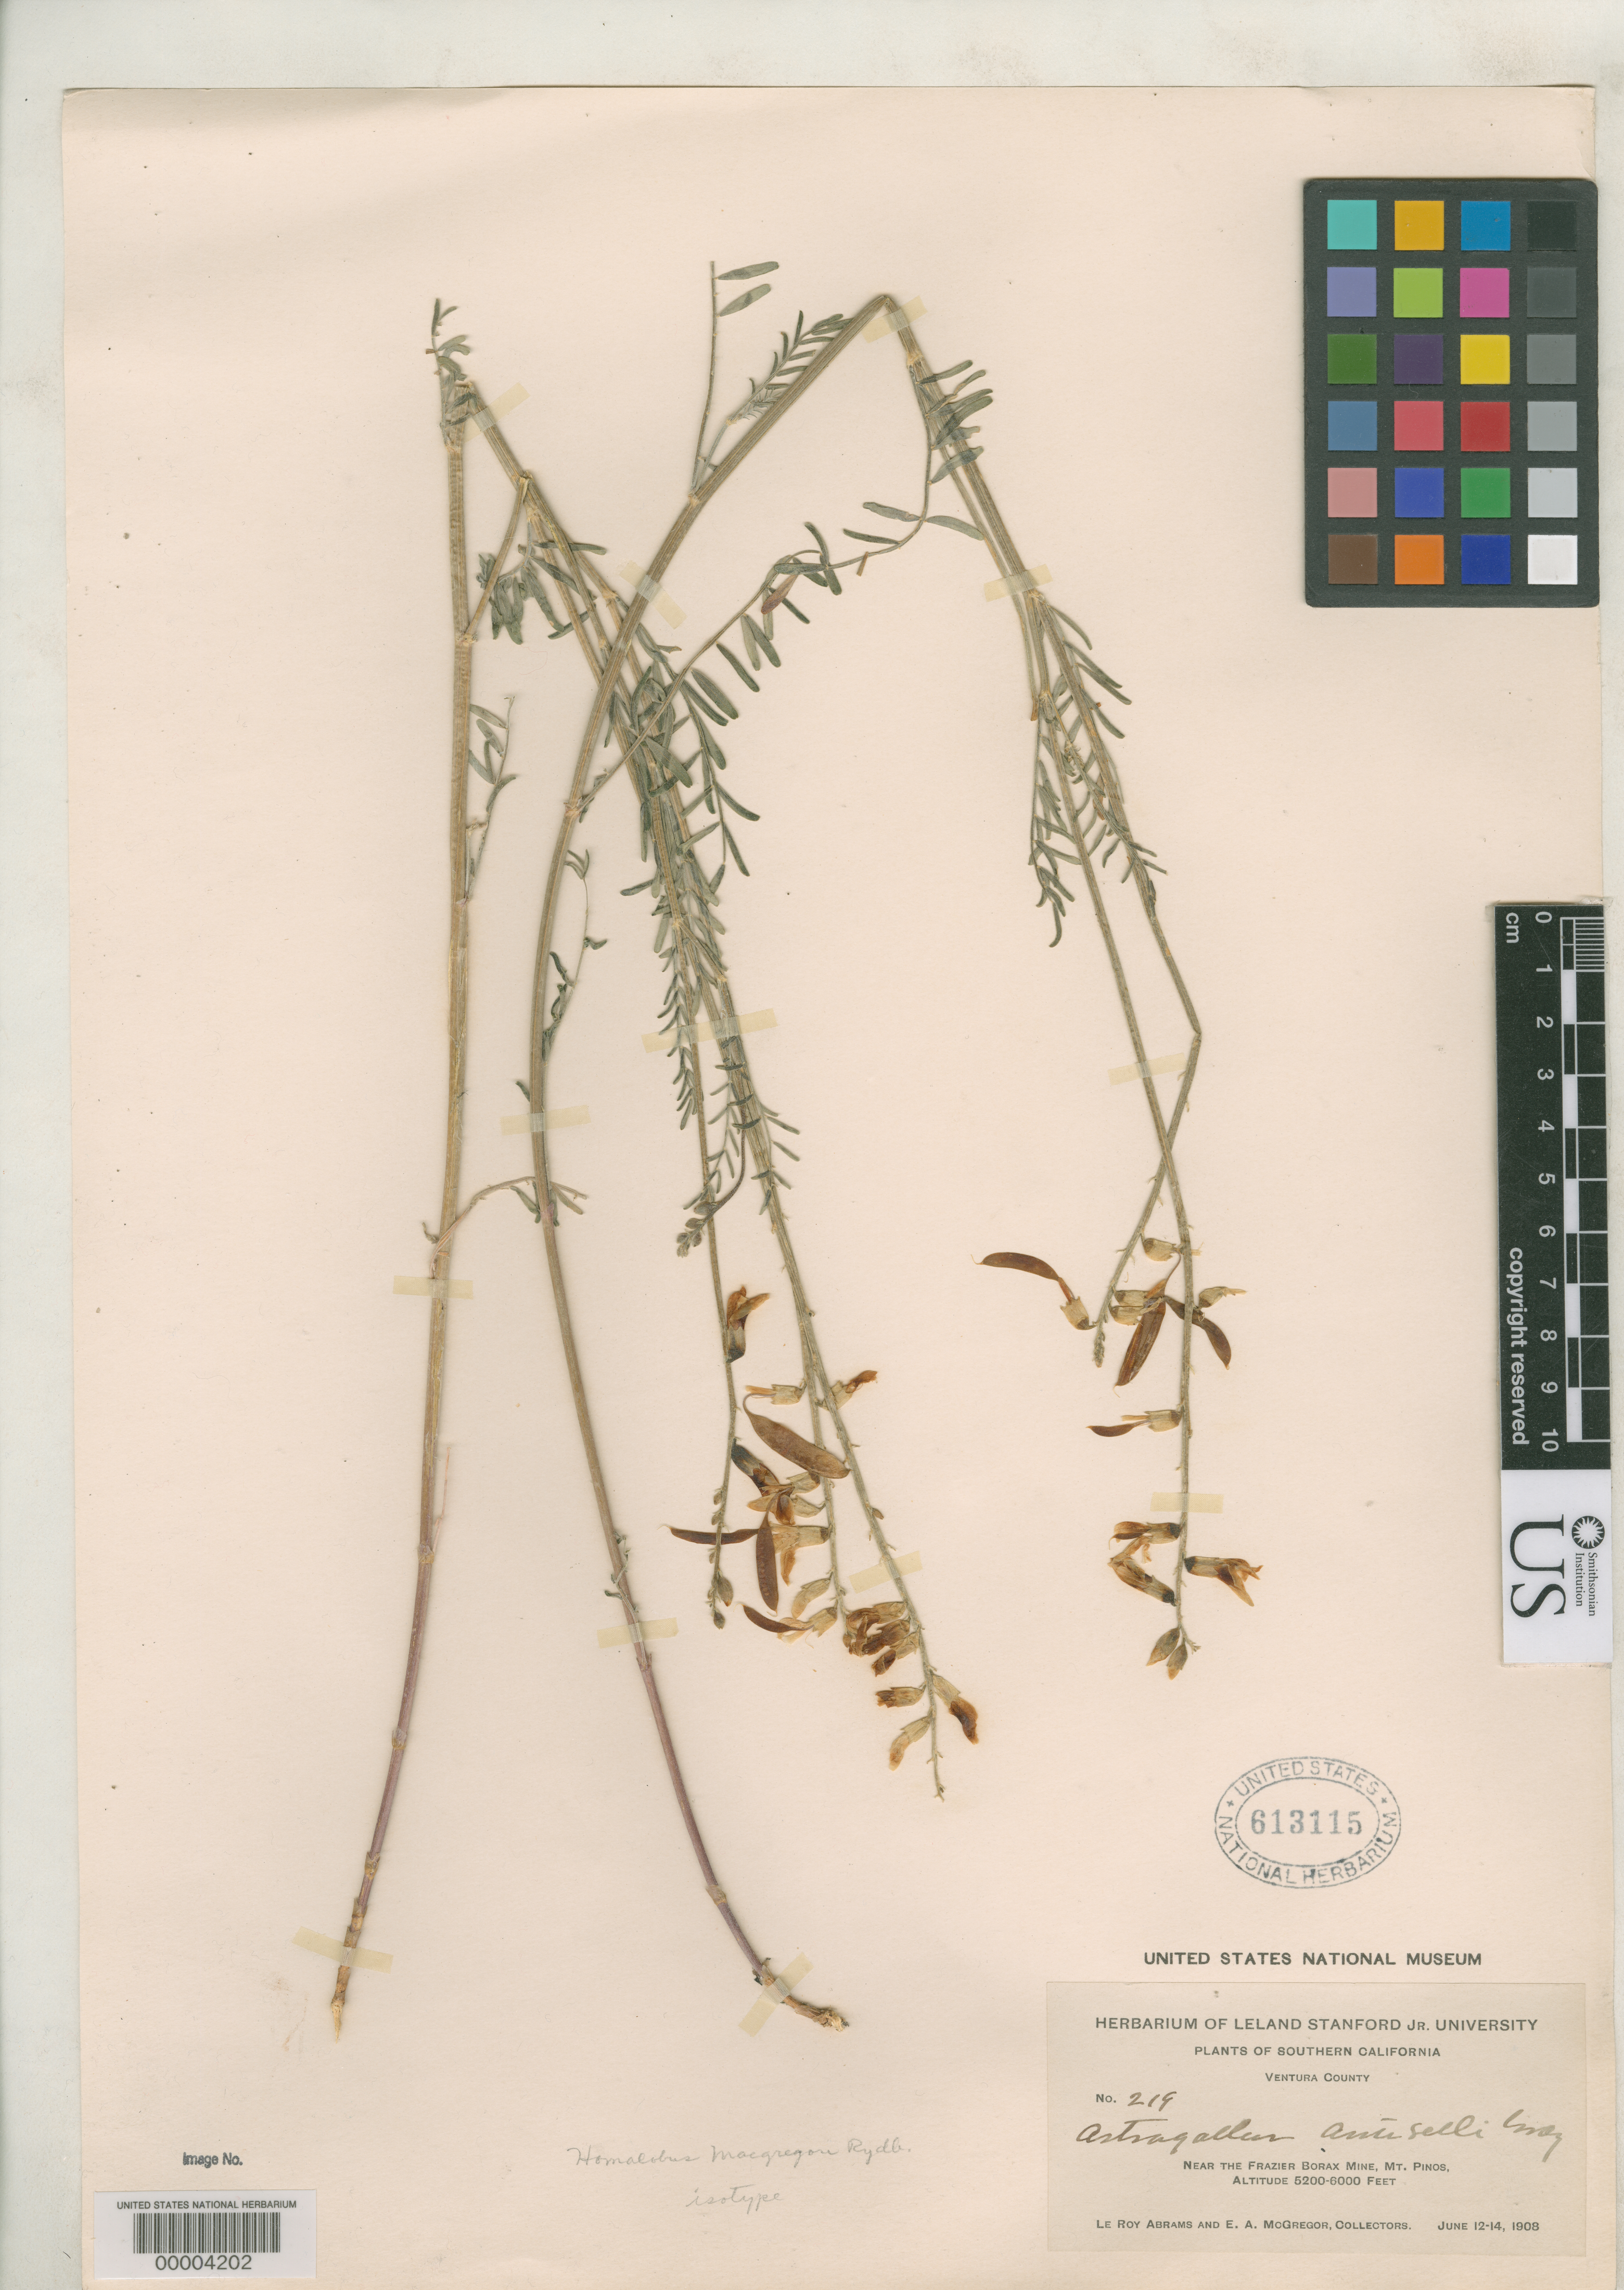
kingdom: Plantae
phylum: Tracheophyta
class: Magnoliopsida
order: Fabales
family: Fabaceae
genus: Homalobus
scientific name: Homalobus macgregorii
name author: Rydb.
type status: Isotype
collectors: L. Abrams & E. A. McGregor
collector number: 219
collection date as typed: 12 Jun 1908 to 14 Jun 1908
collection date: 1908-06-12/1908-06-14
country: United States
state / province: California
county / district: Ventura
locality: Near Frazier, borax mine.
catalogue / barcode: US 613115